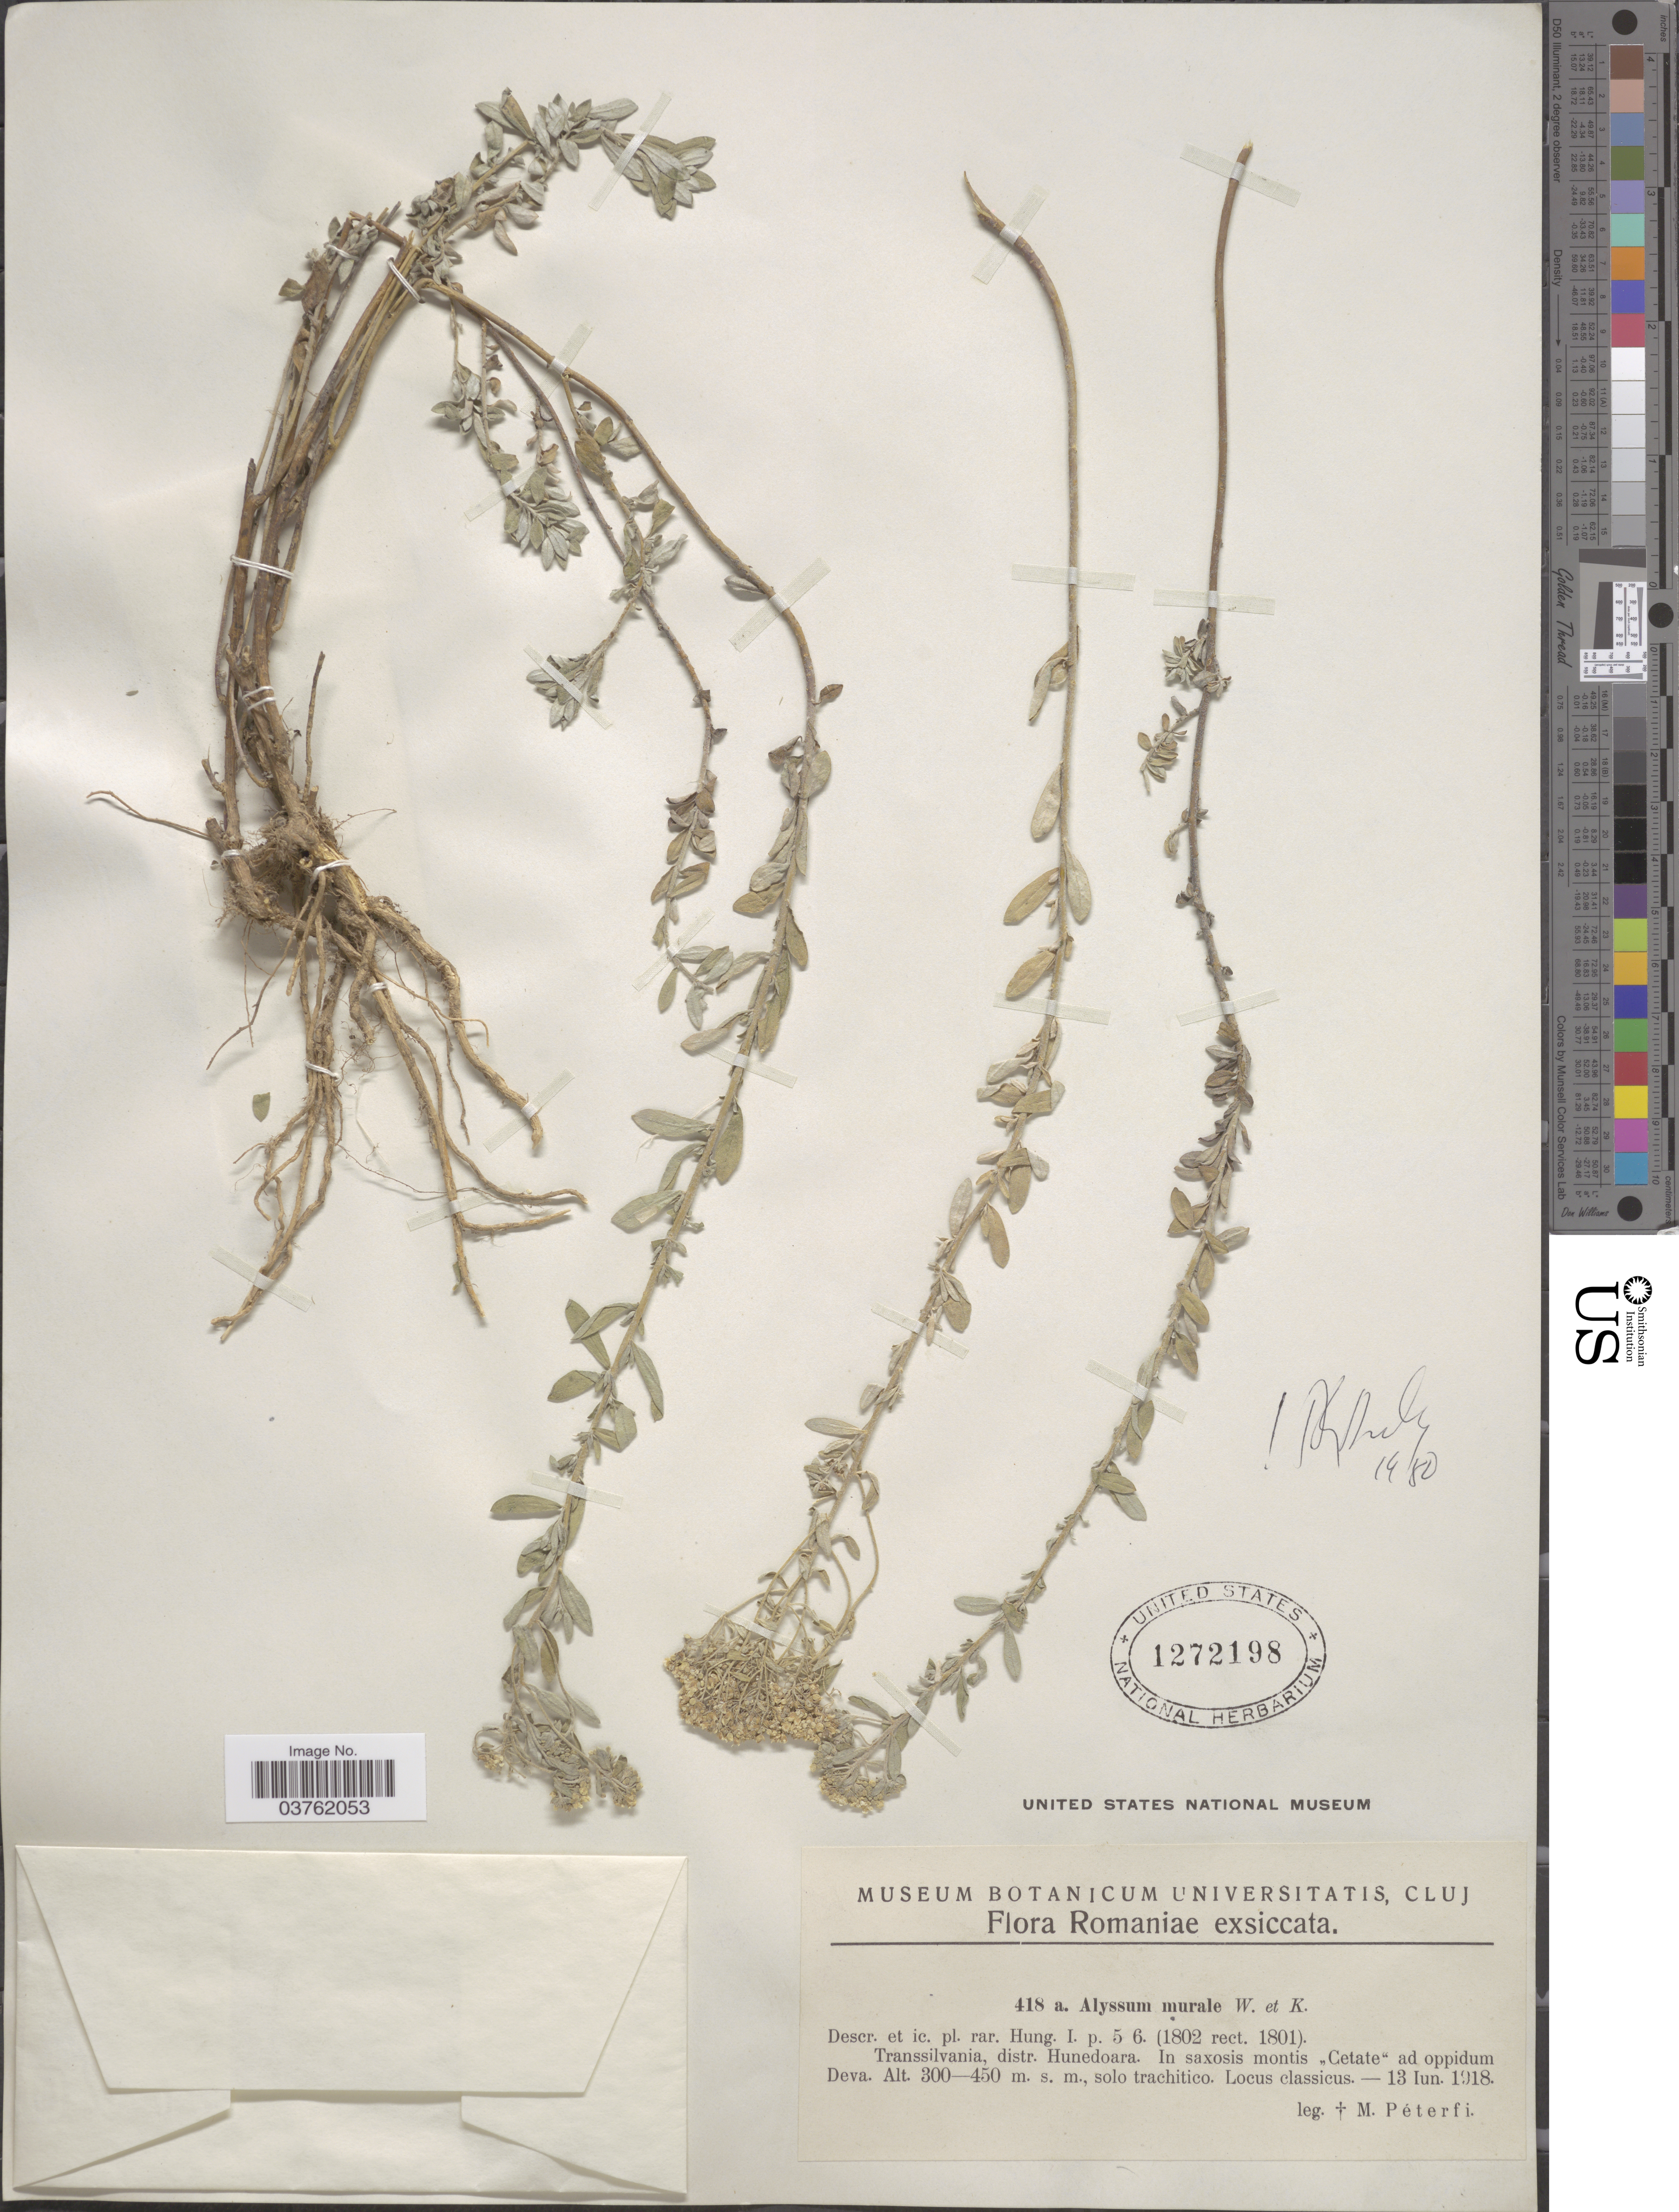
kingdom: Plantae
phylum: Tracheophyta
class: Magnoliopsida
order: Brassicales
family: Brassicaceae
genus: Alyssum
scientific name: Alyssum murale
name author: Waldst. & Kit.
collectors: M. Péterfi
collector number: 418a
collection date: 1918-06-13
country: Romania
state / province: Hunedoara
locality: Transsilvania, distr. Hunedoara. In saxosis montis "Cetate" ad oppidum Deva.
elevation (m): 300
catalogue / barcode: US 1272198